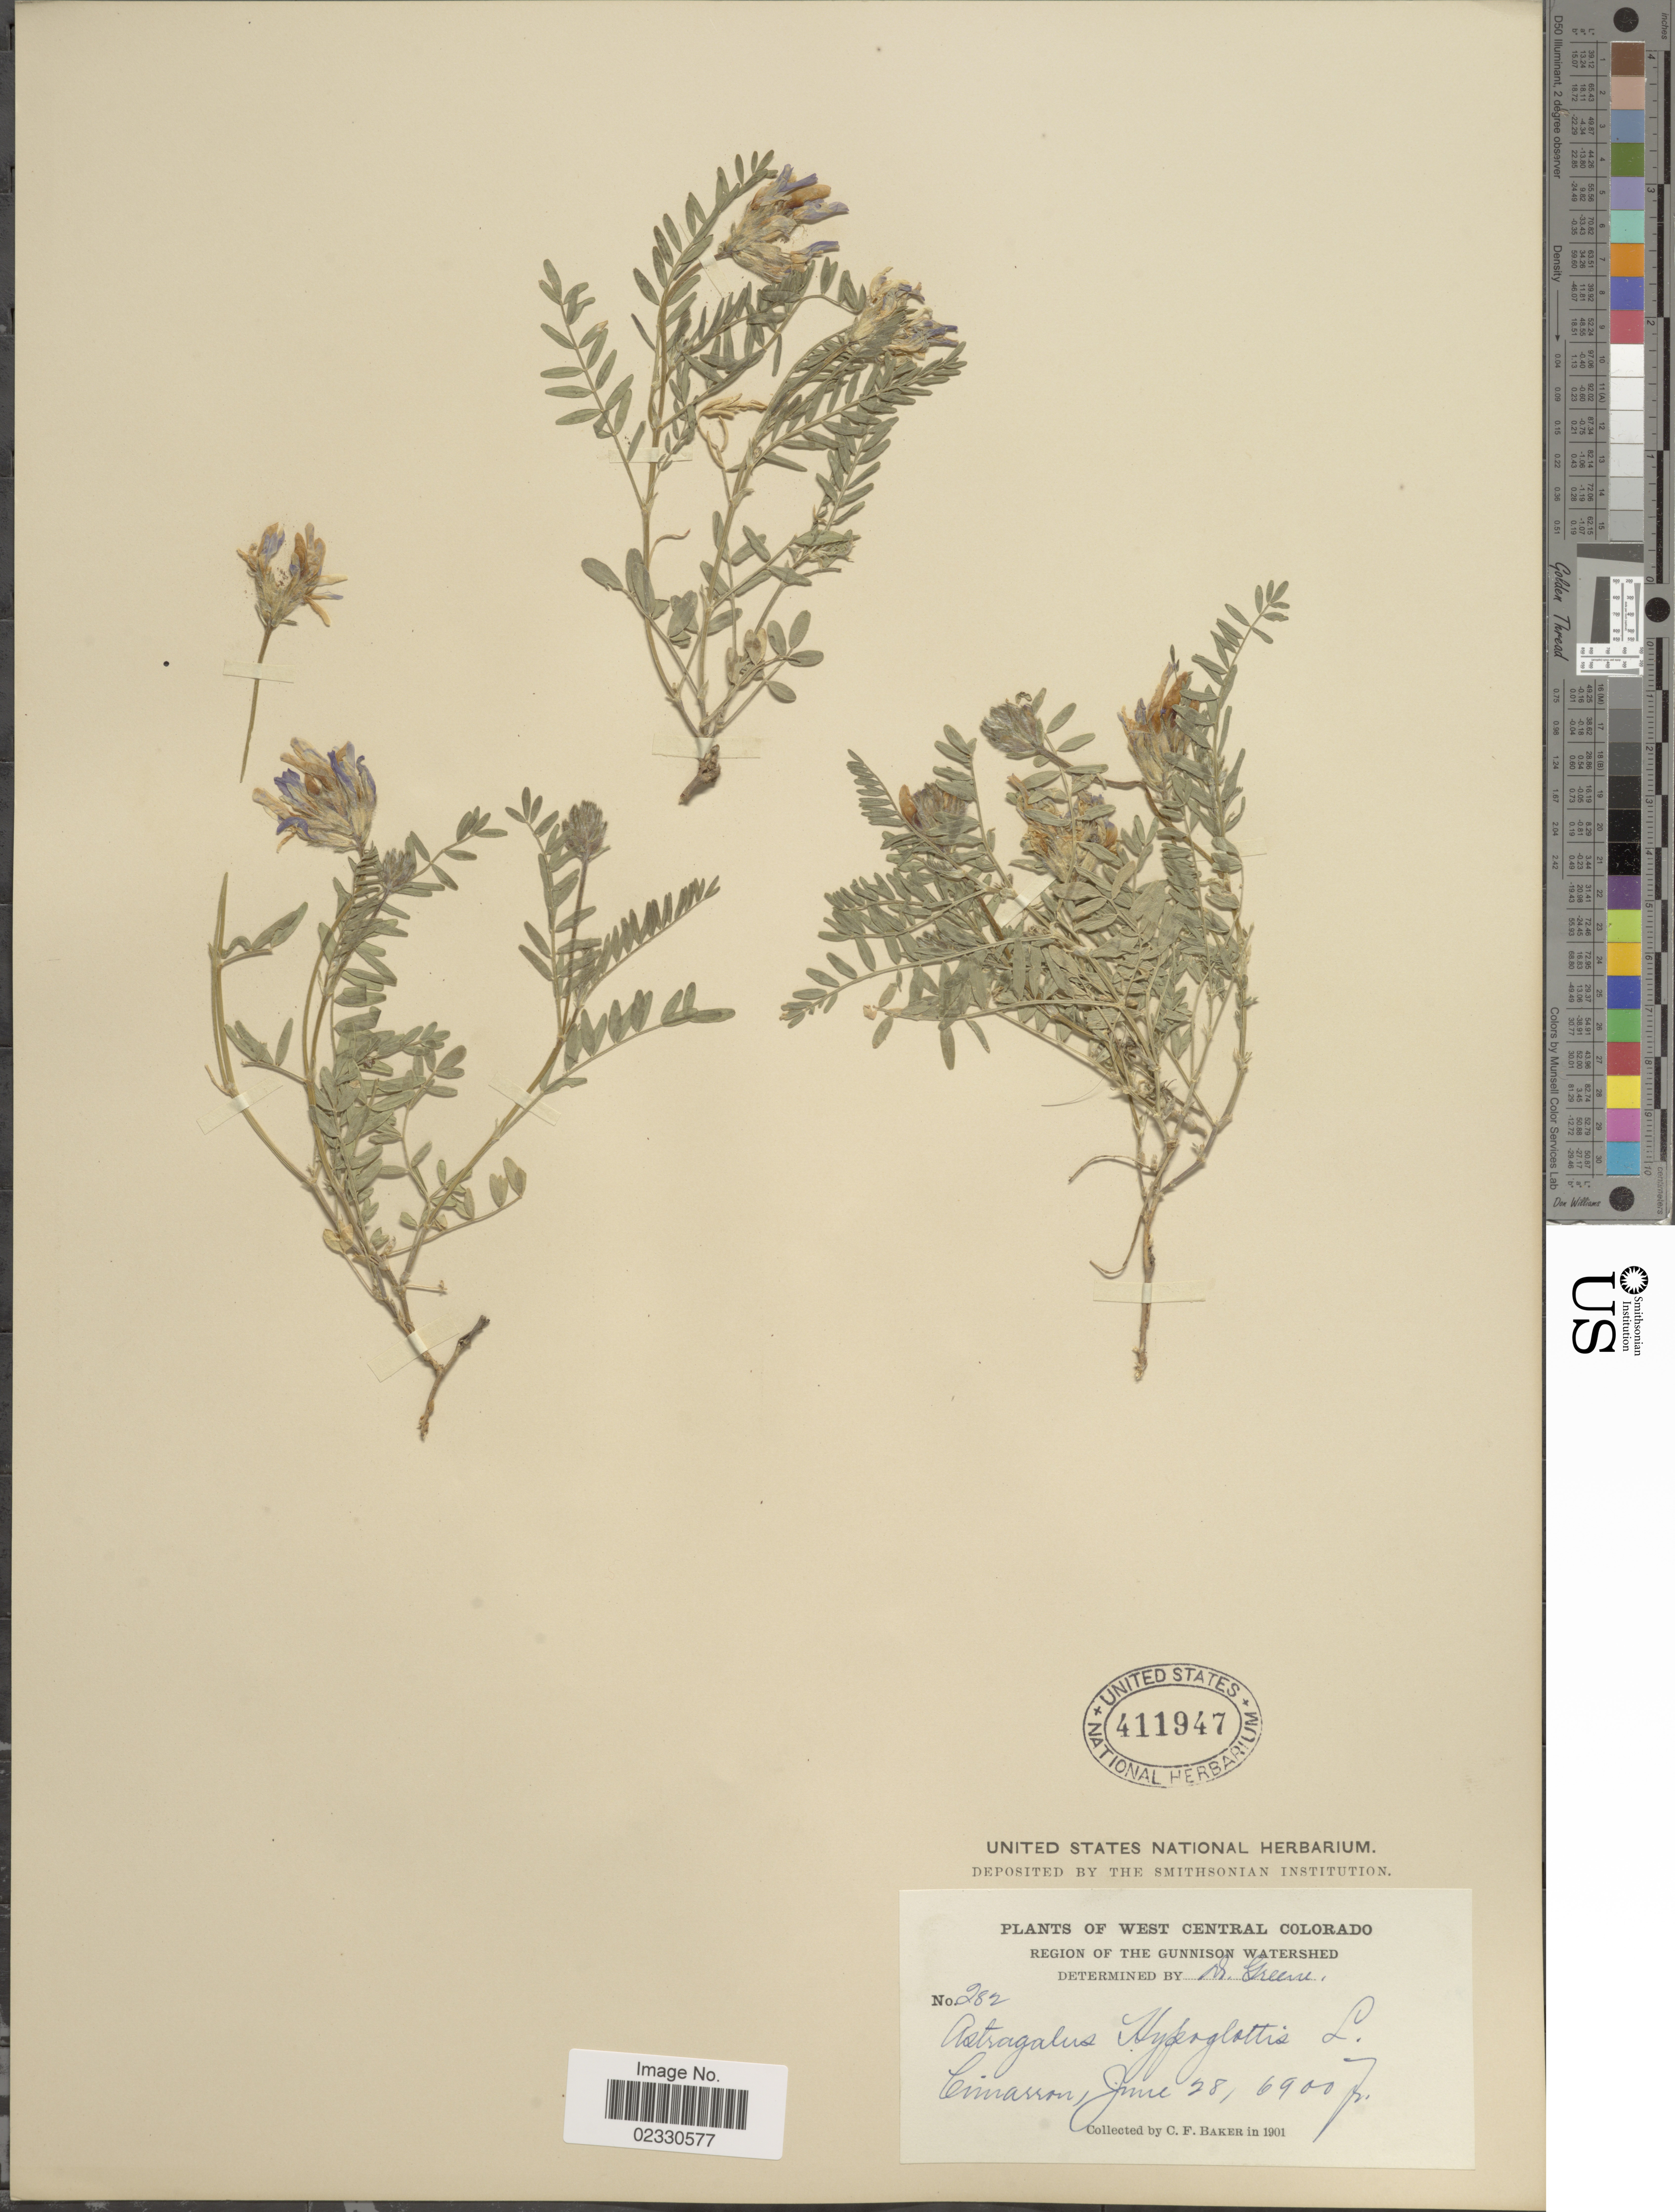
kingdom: Plantae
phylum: Tracheophyta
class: Magnoliopsida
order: Fabales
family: Fabaceae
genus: Astragalus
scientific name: Astragalus dasyglottis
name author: DC.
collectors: C. F. Baker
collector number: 282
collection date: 1901-06-28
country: United States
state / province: Colorado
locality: West Central Colorado, Region of The Gunnison Watershed, Cimarron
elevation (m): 2103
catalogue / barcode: US 411947